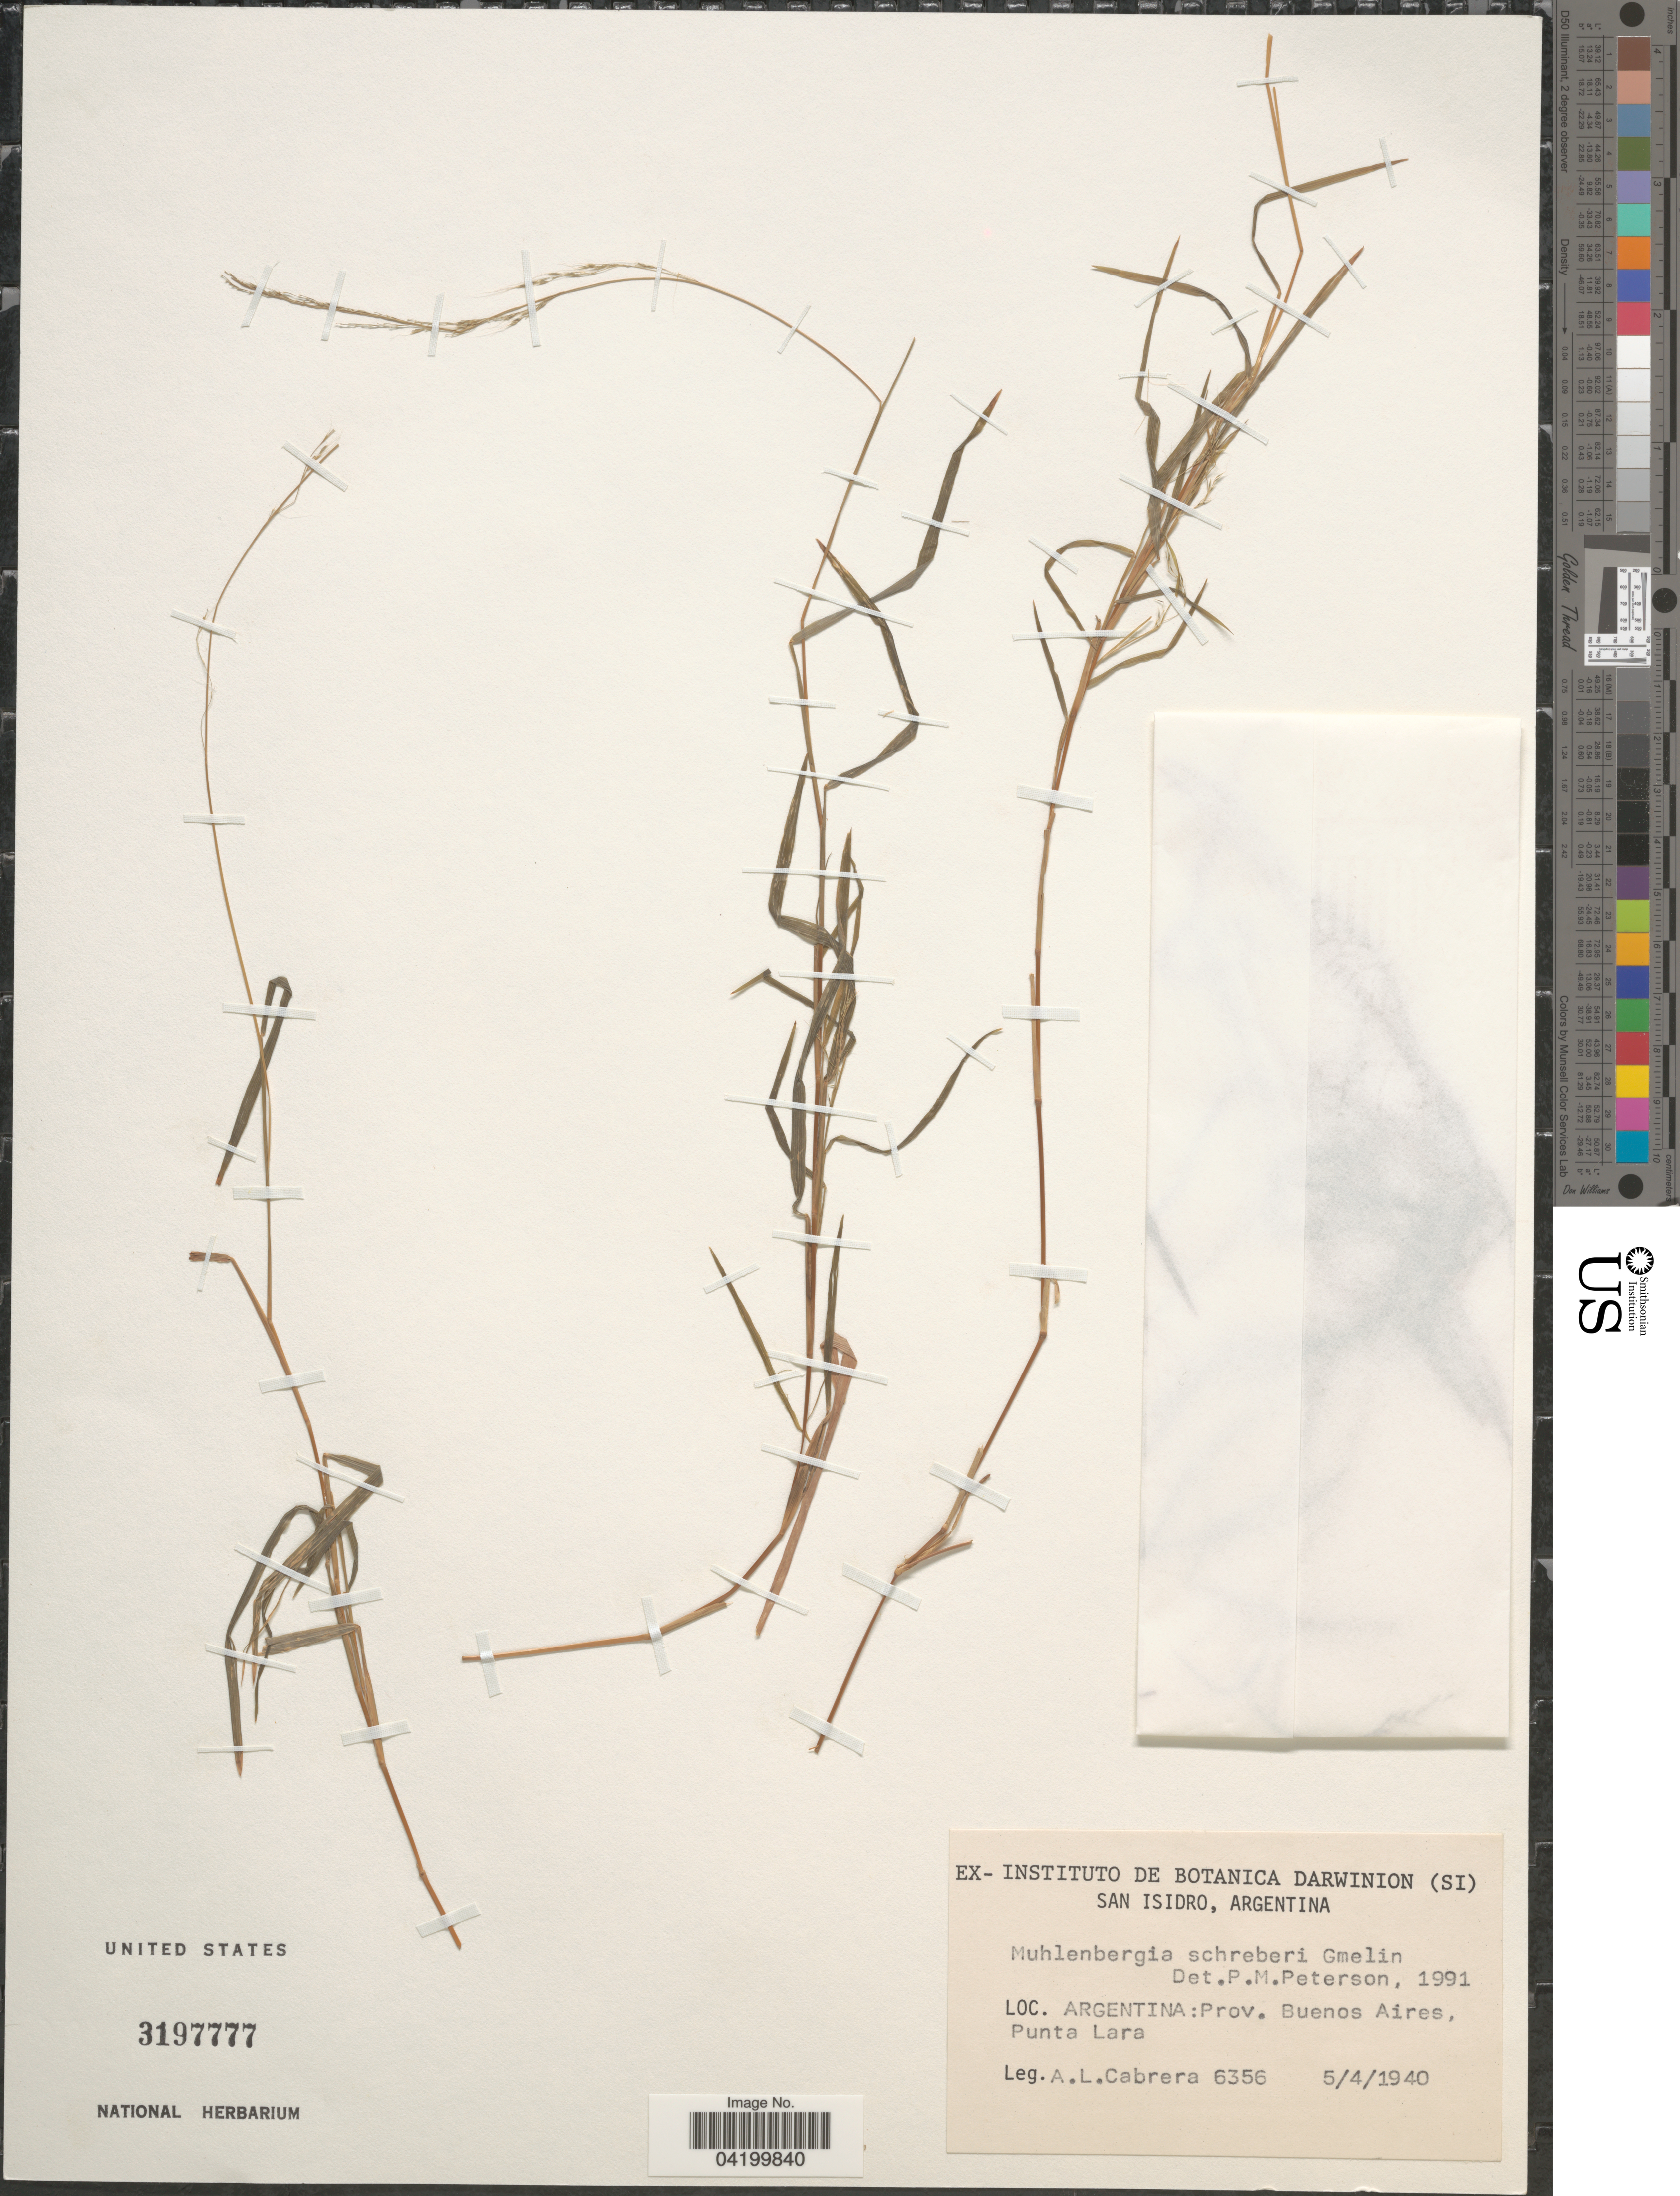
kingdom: Plantae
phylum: Tracheophyta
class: Liliopsida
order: Poales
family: Poaceae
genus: Muhlenbergia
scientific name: Muhlenbergia schreberi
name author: J.F. Gmel.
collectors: A. L. Cabrera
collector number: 6356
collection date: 1940-04-05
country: Argentina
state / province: Buenos Aires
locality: Punta Lara.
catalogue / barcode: US 3197777